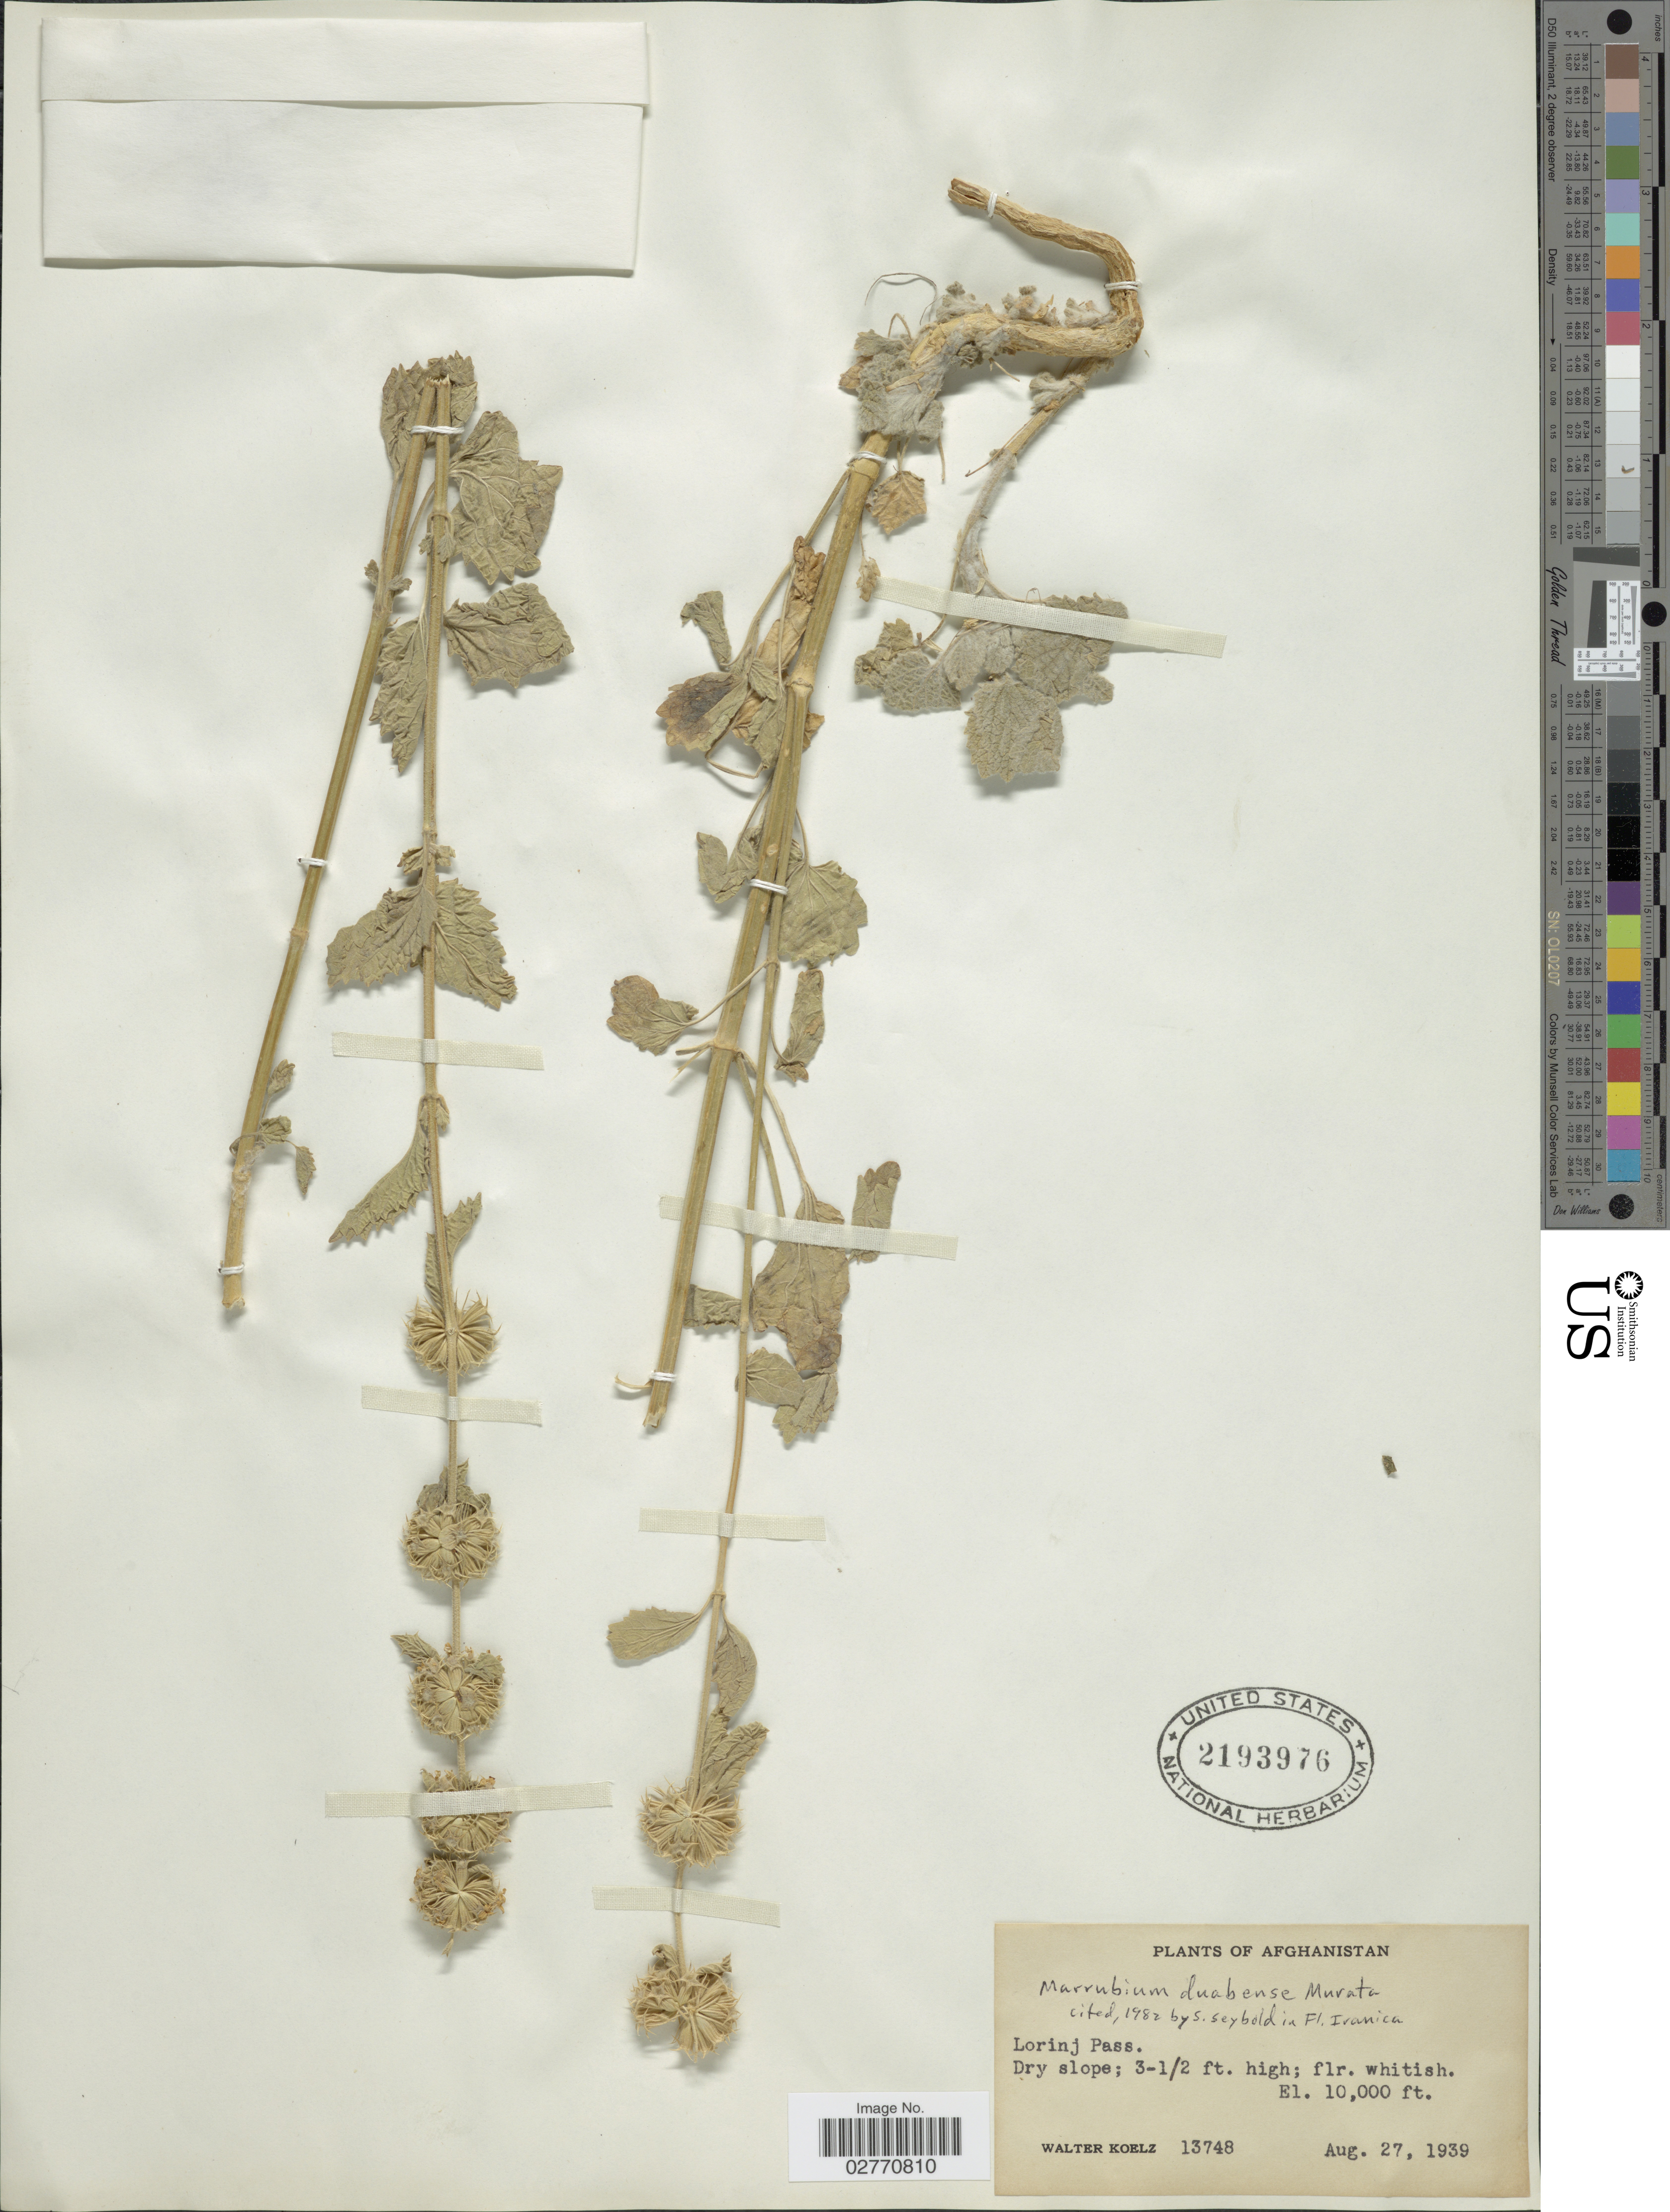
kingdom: Plantae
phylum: Tracheophyta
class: Magnoliopsida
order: Lamiales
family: Lamiaceae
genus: Marrubium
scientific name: Marrubium duabense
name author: Murata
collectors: W. N. Koelz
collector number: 13748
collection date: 1939-08-27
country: Afghanistan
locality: Lorinj Pass.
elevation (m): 3048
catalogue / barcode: US 2193976